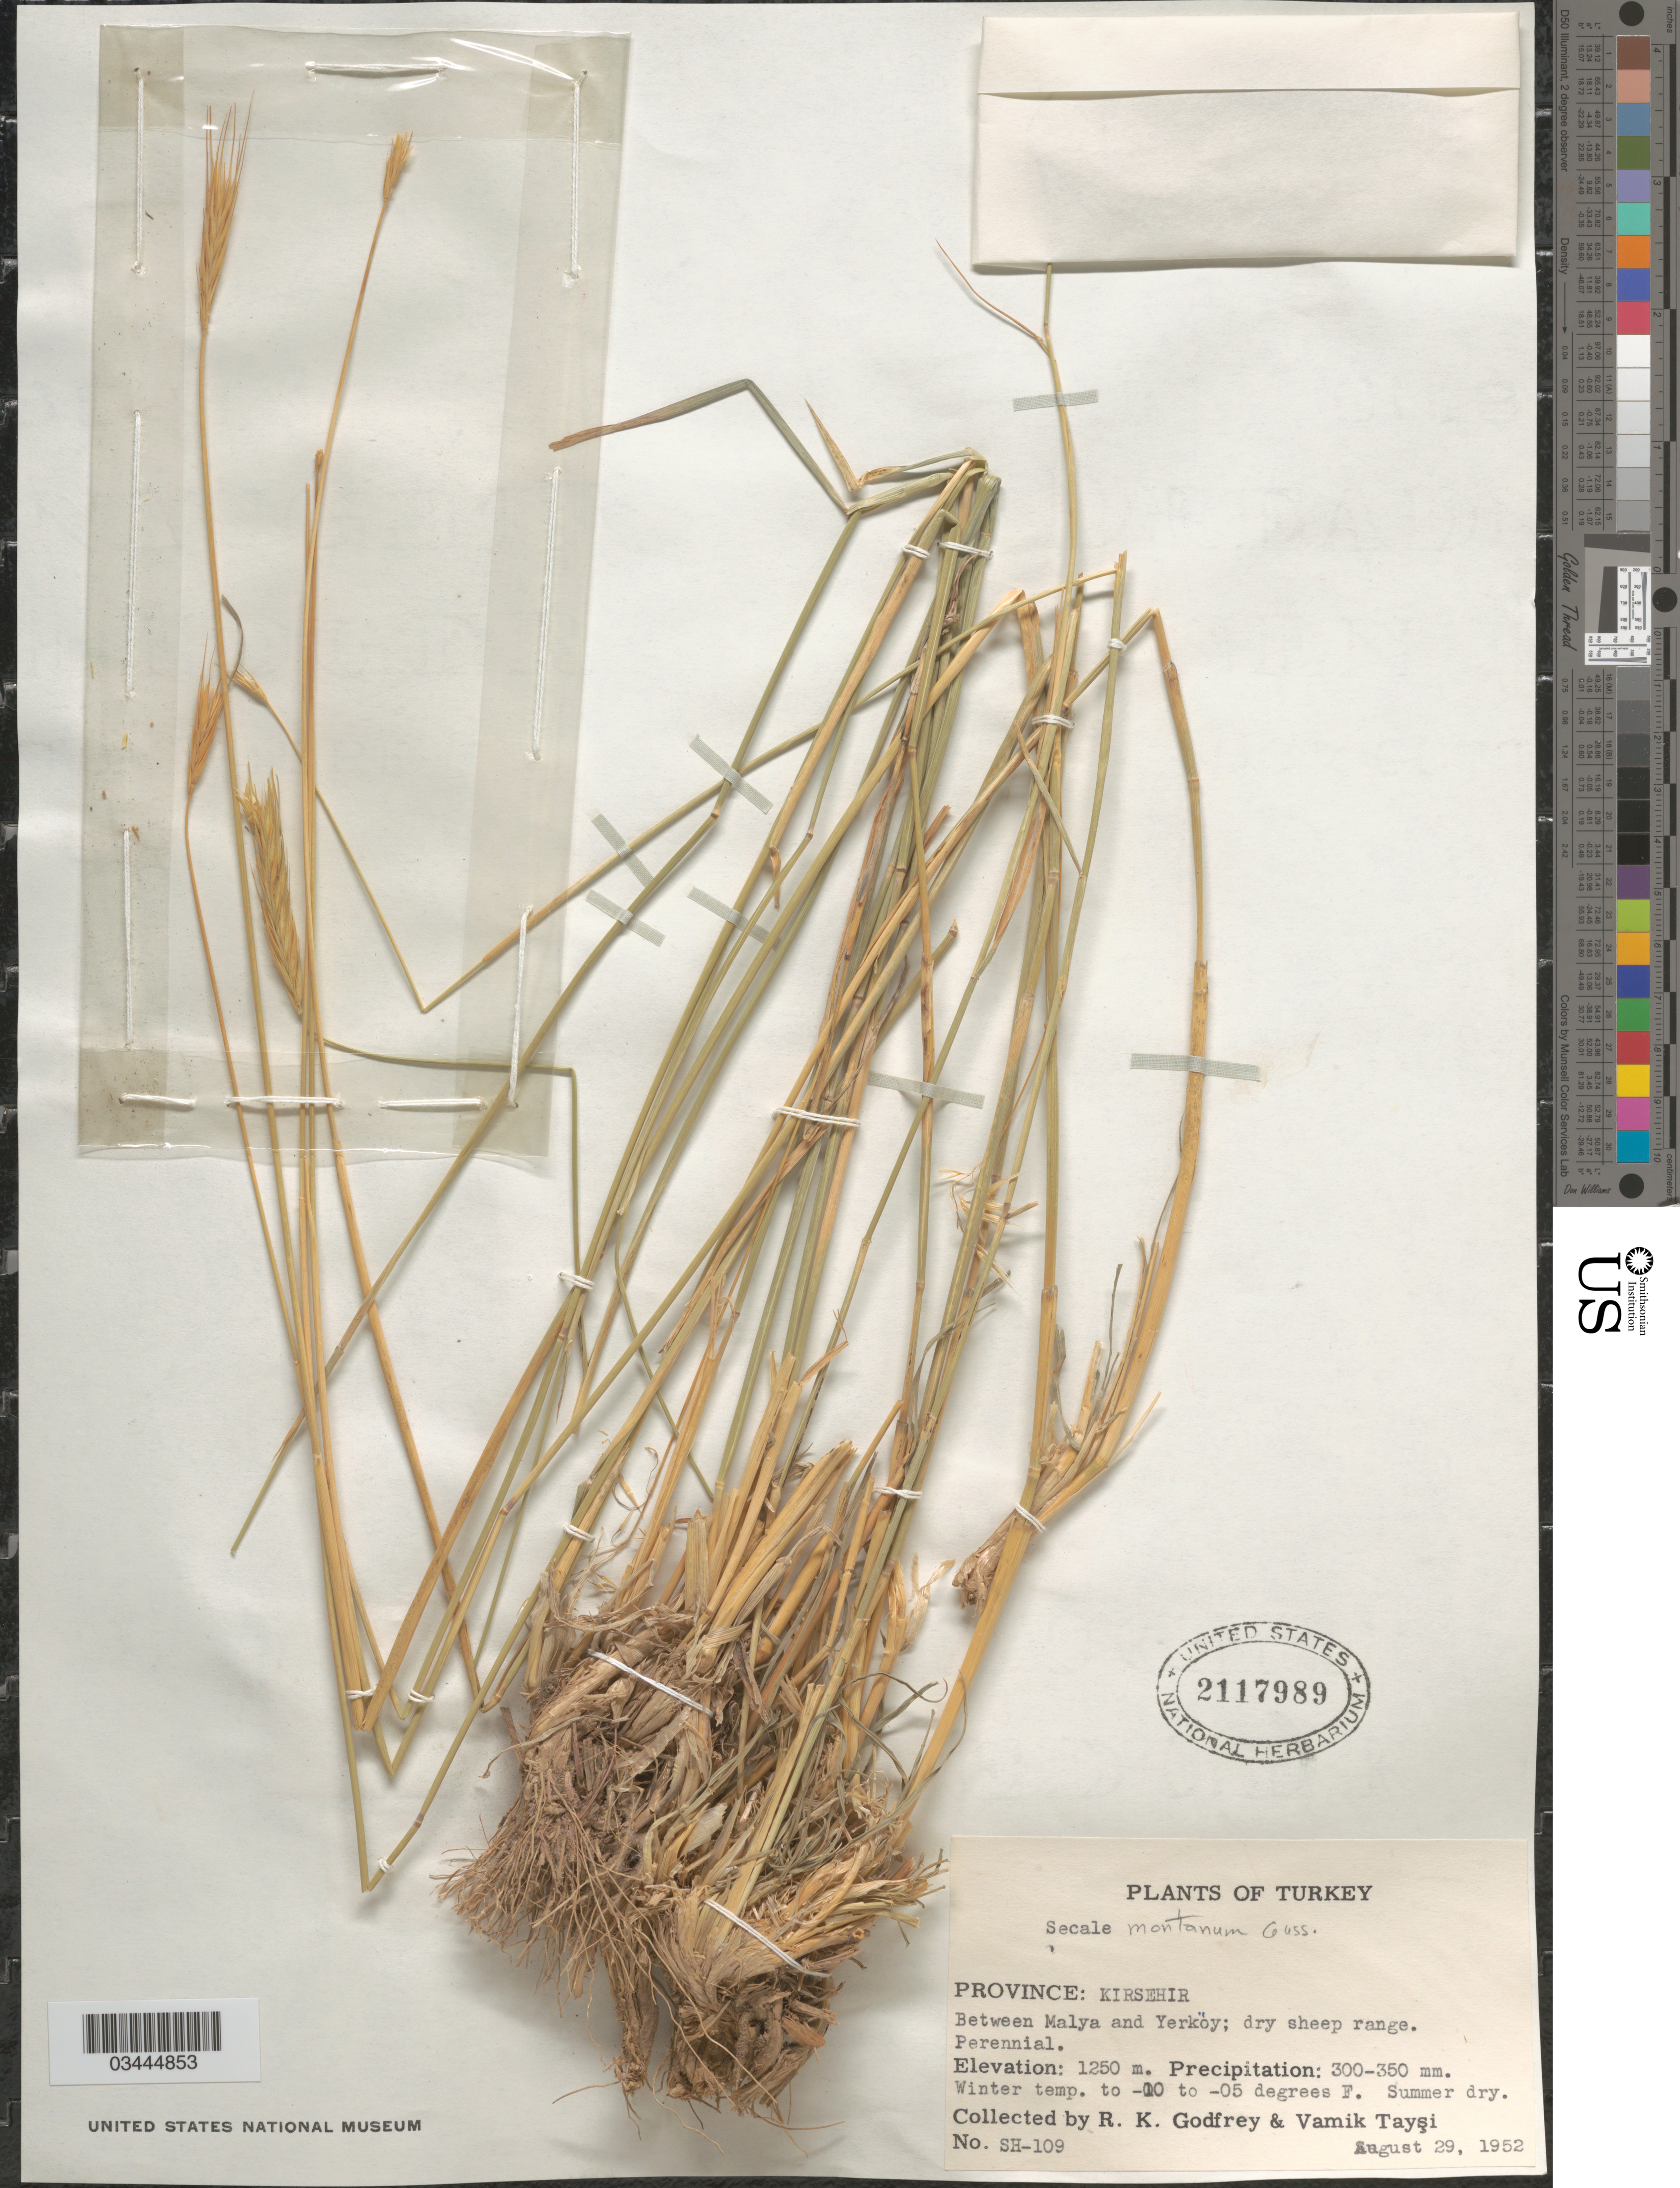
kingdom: Plantae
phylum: Tracheophyta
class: Liliopsida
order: Poales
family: Poaceae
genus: Secale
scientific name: Secale montanum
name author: Gussone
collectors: R. K. Godfrey & V. Taysi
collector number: SH-109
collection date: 1952-08-29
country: Turkey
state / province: Kirsehir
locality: Between Malya and Yerköy; dry sheep range.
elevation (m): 1250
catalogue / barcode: US 2117989